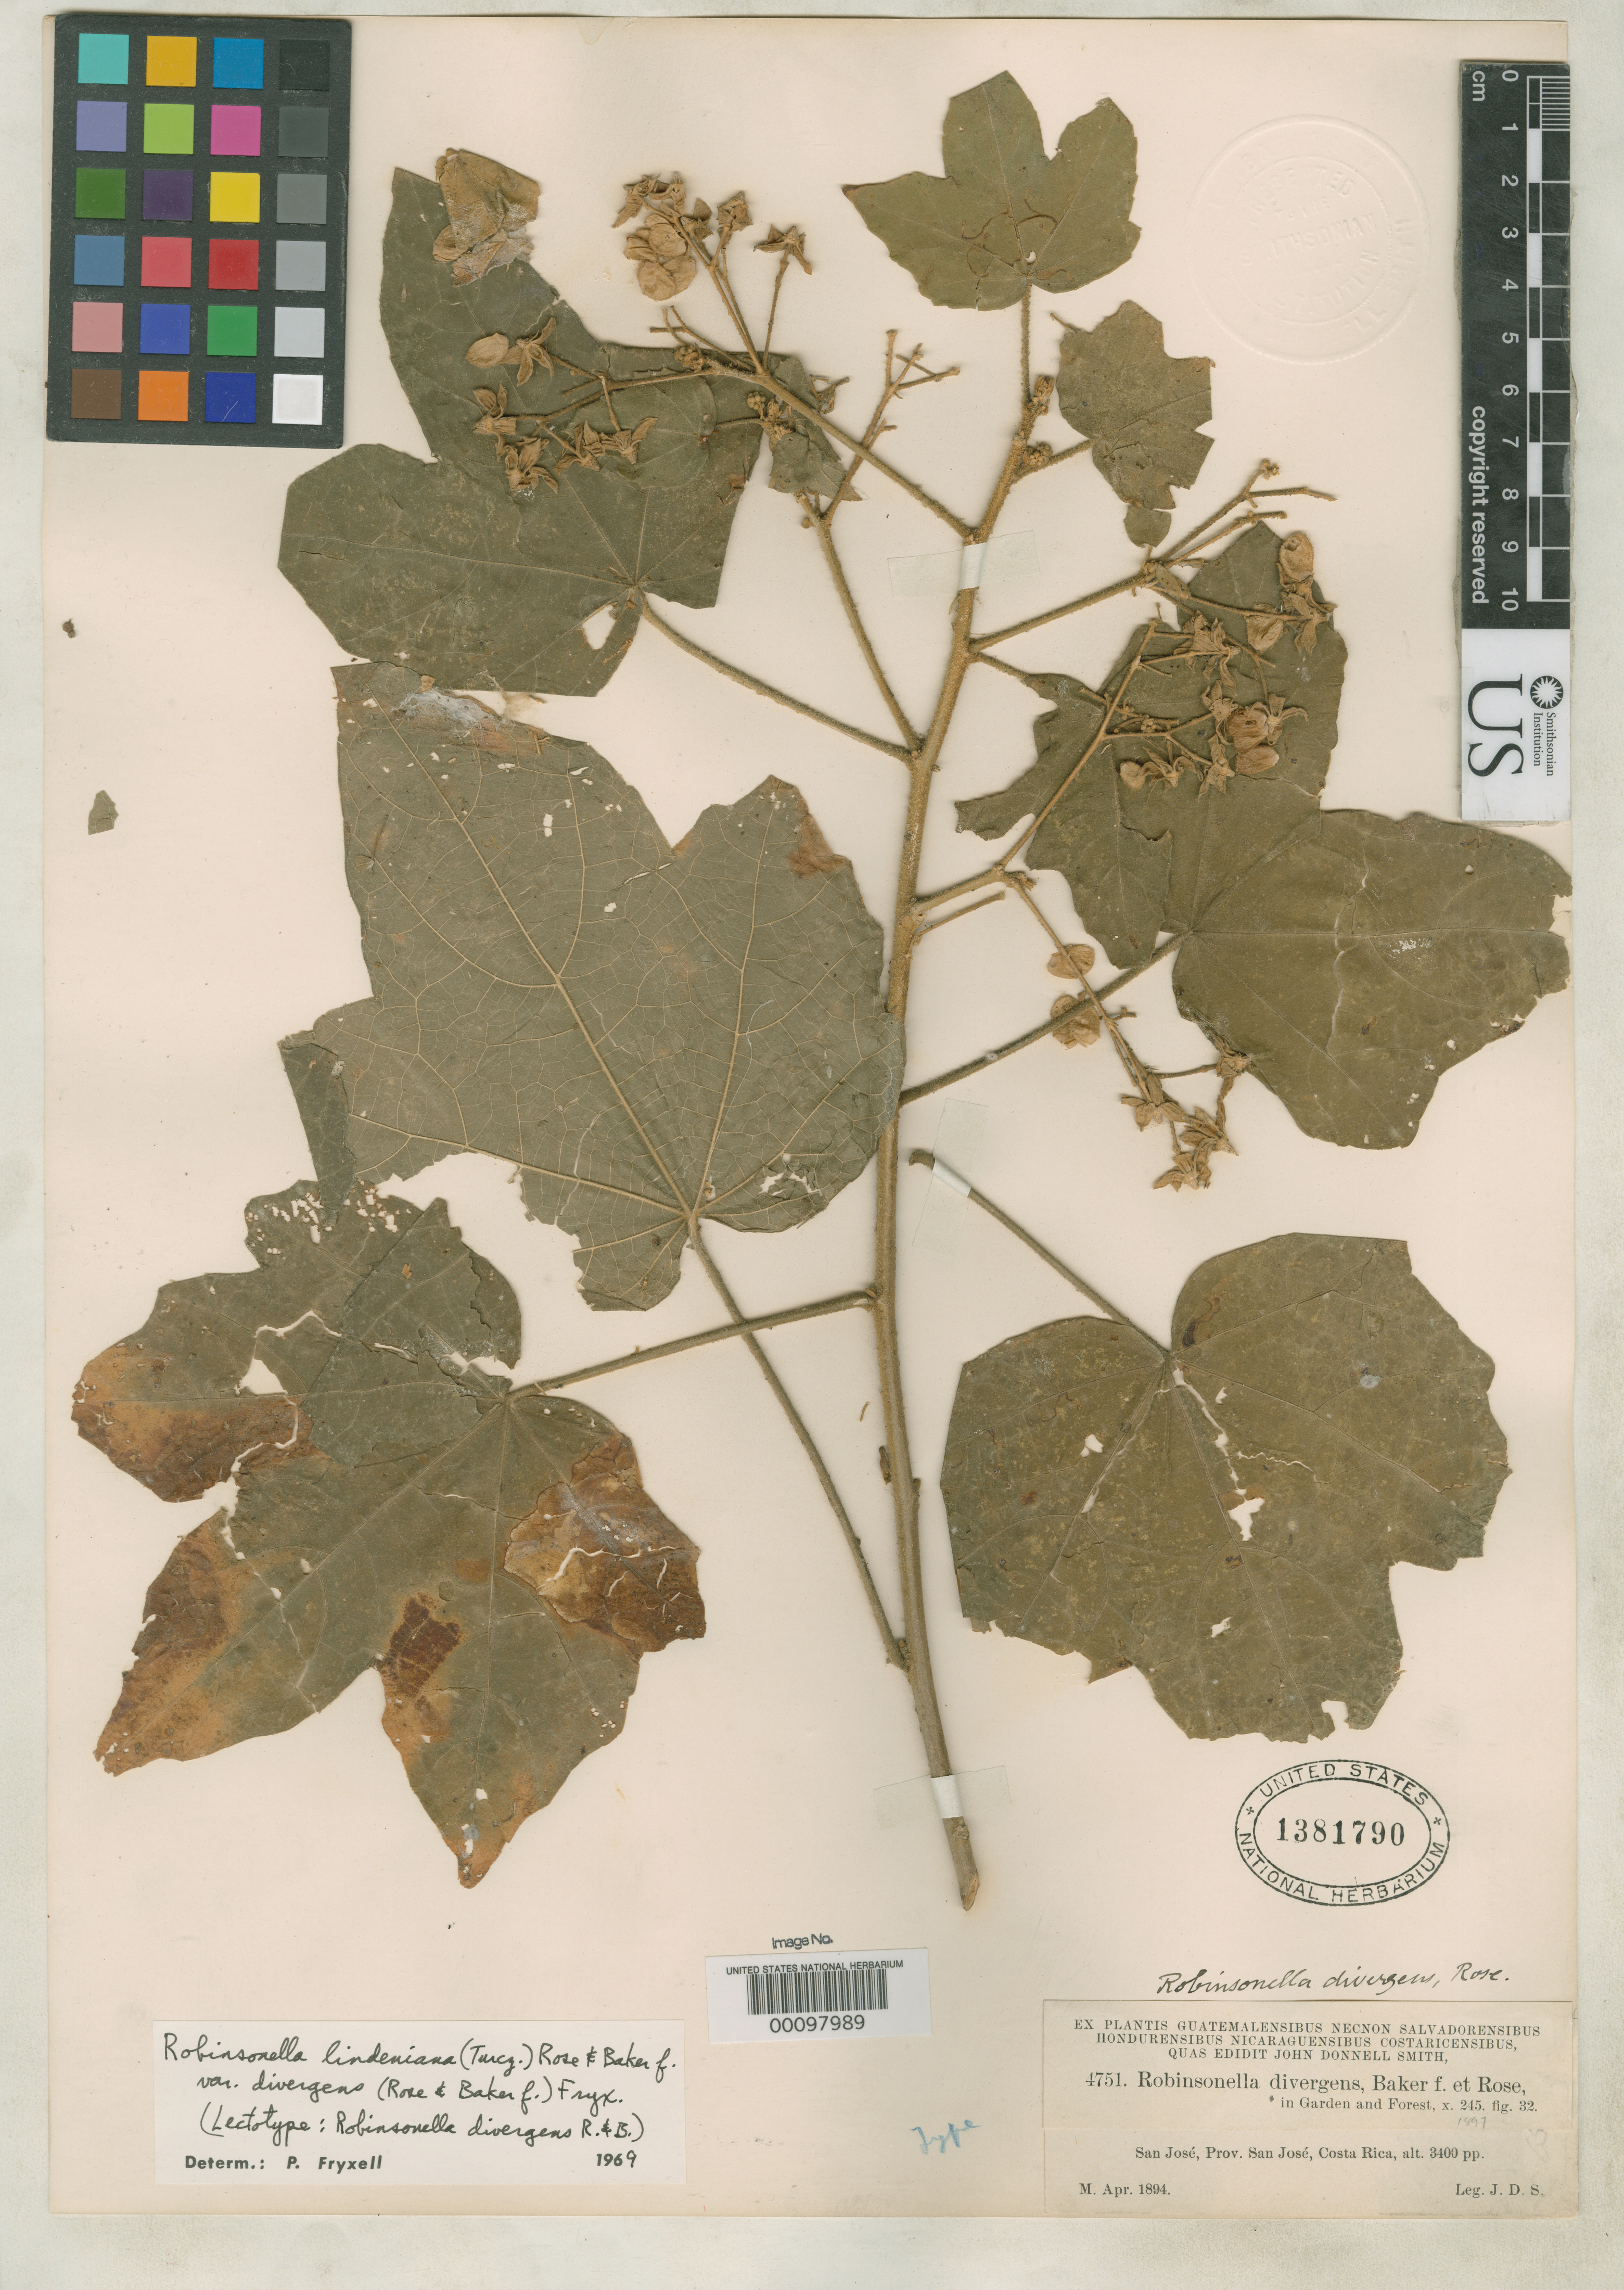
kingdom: Plantae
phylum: Tracheophyta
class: Magnoliopsida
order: Malvales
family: Malvaceae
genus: Robinsonella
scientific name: Robinsonella divergens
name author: Baker f. & Rose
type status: Lectotype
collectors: J. Donnell Smith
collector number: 4751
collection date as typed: Apr 1894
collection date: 1894-04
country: Costa Rica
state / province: San José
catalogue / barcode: US 1381790